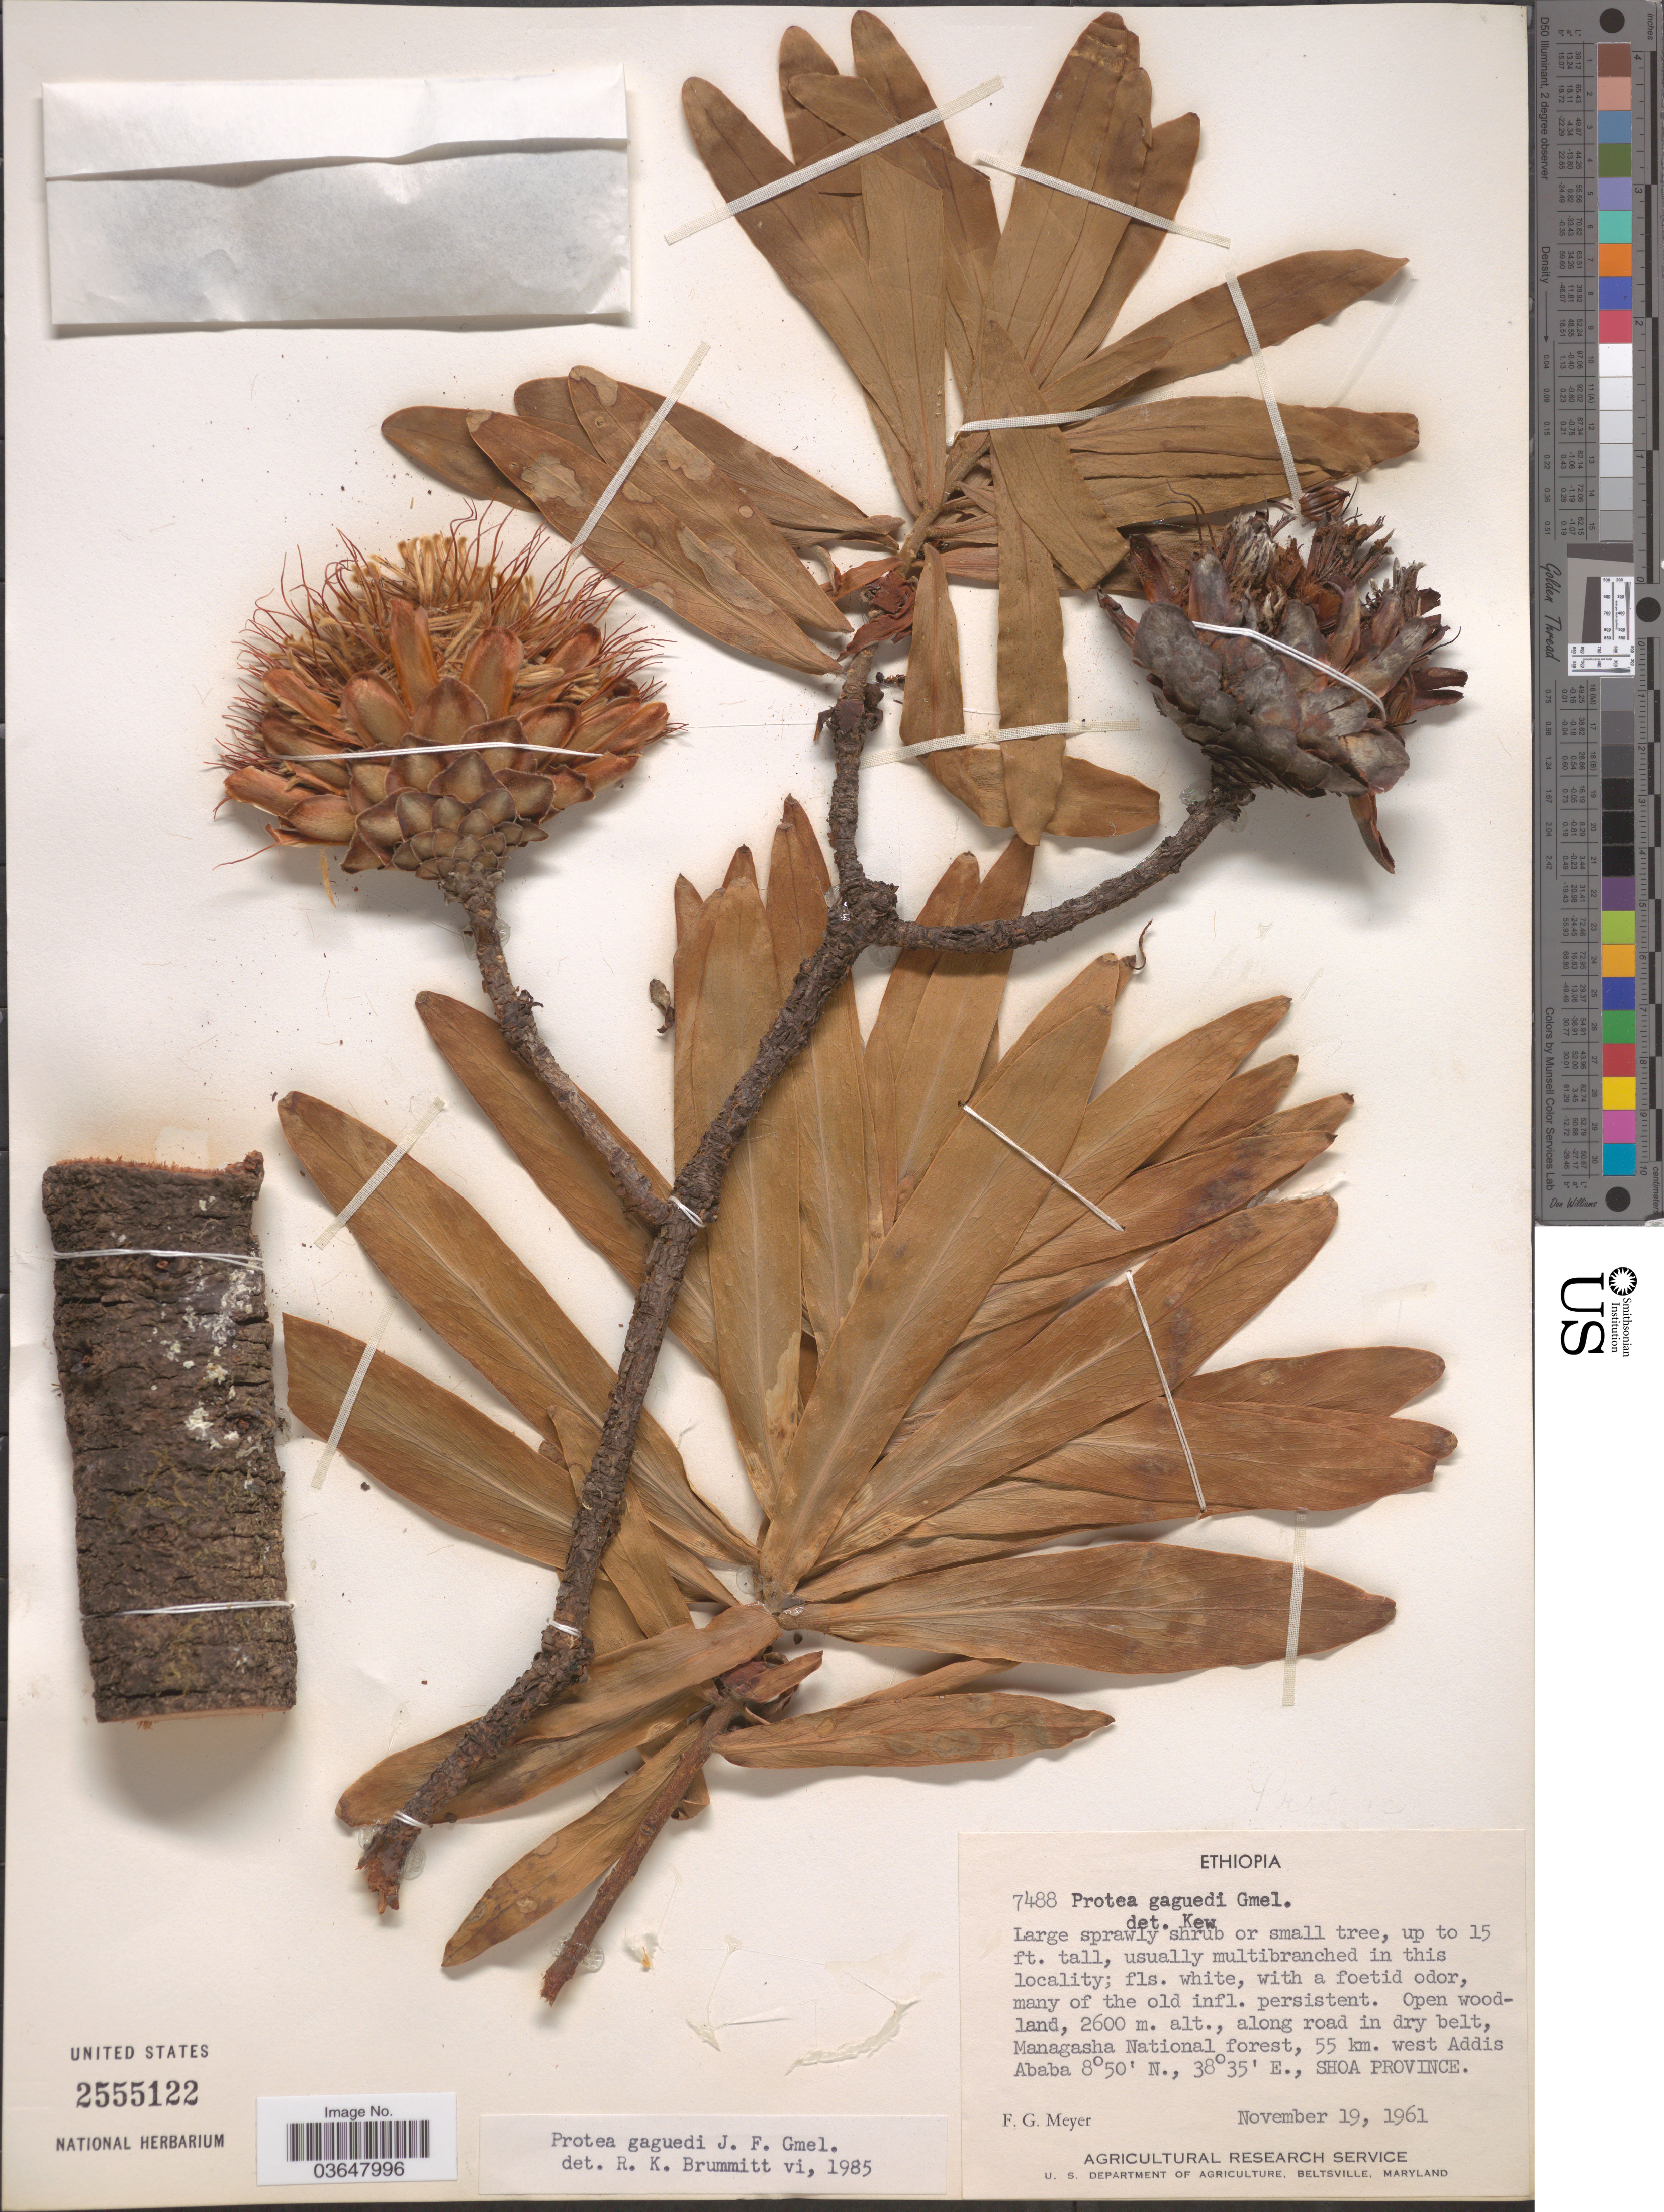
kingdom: Plantae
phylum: Tracheophyta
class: Magnoliopsida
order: Proteales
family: Proteaceae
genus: Protea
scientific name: Protea gaguedi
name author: J.F. Gmel.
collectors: F. G. Meyer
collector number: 7488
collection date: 1961-11-19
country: Ethiopia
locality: Along road in dry belt, Managasha National Forest, 55 km. west Addis Ababa, Shoa Province.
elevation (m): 2600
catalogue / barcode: US 2555122